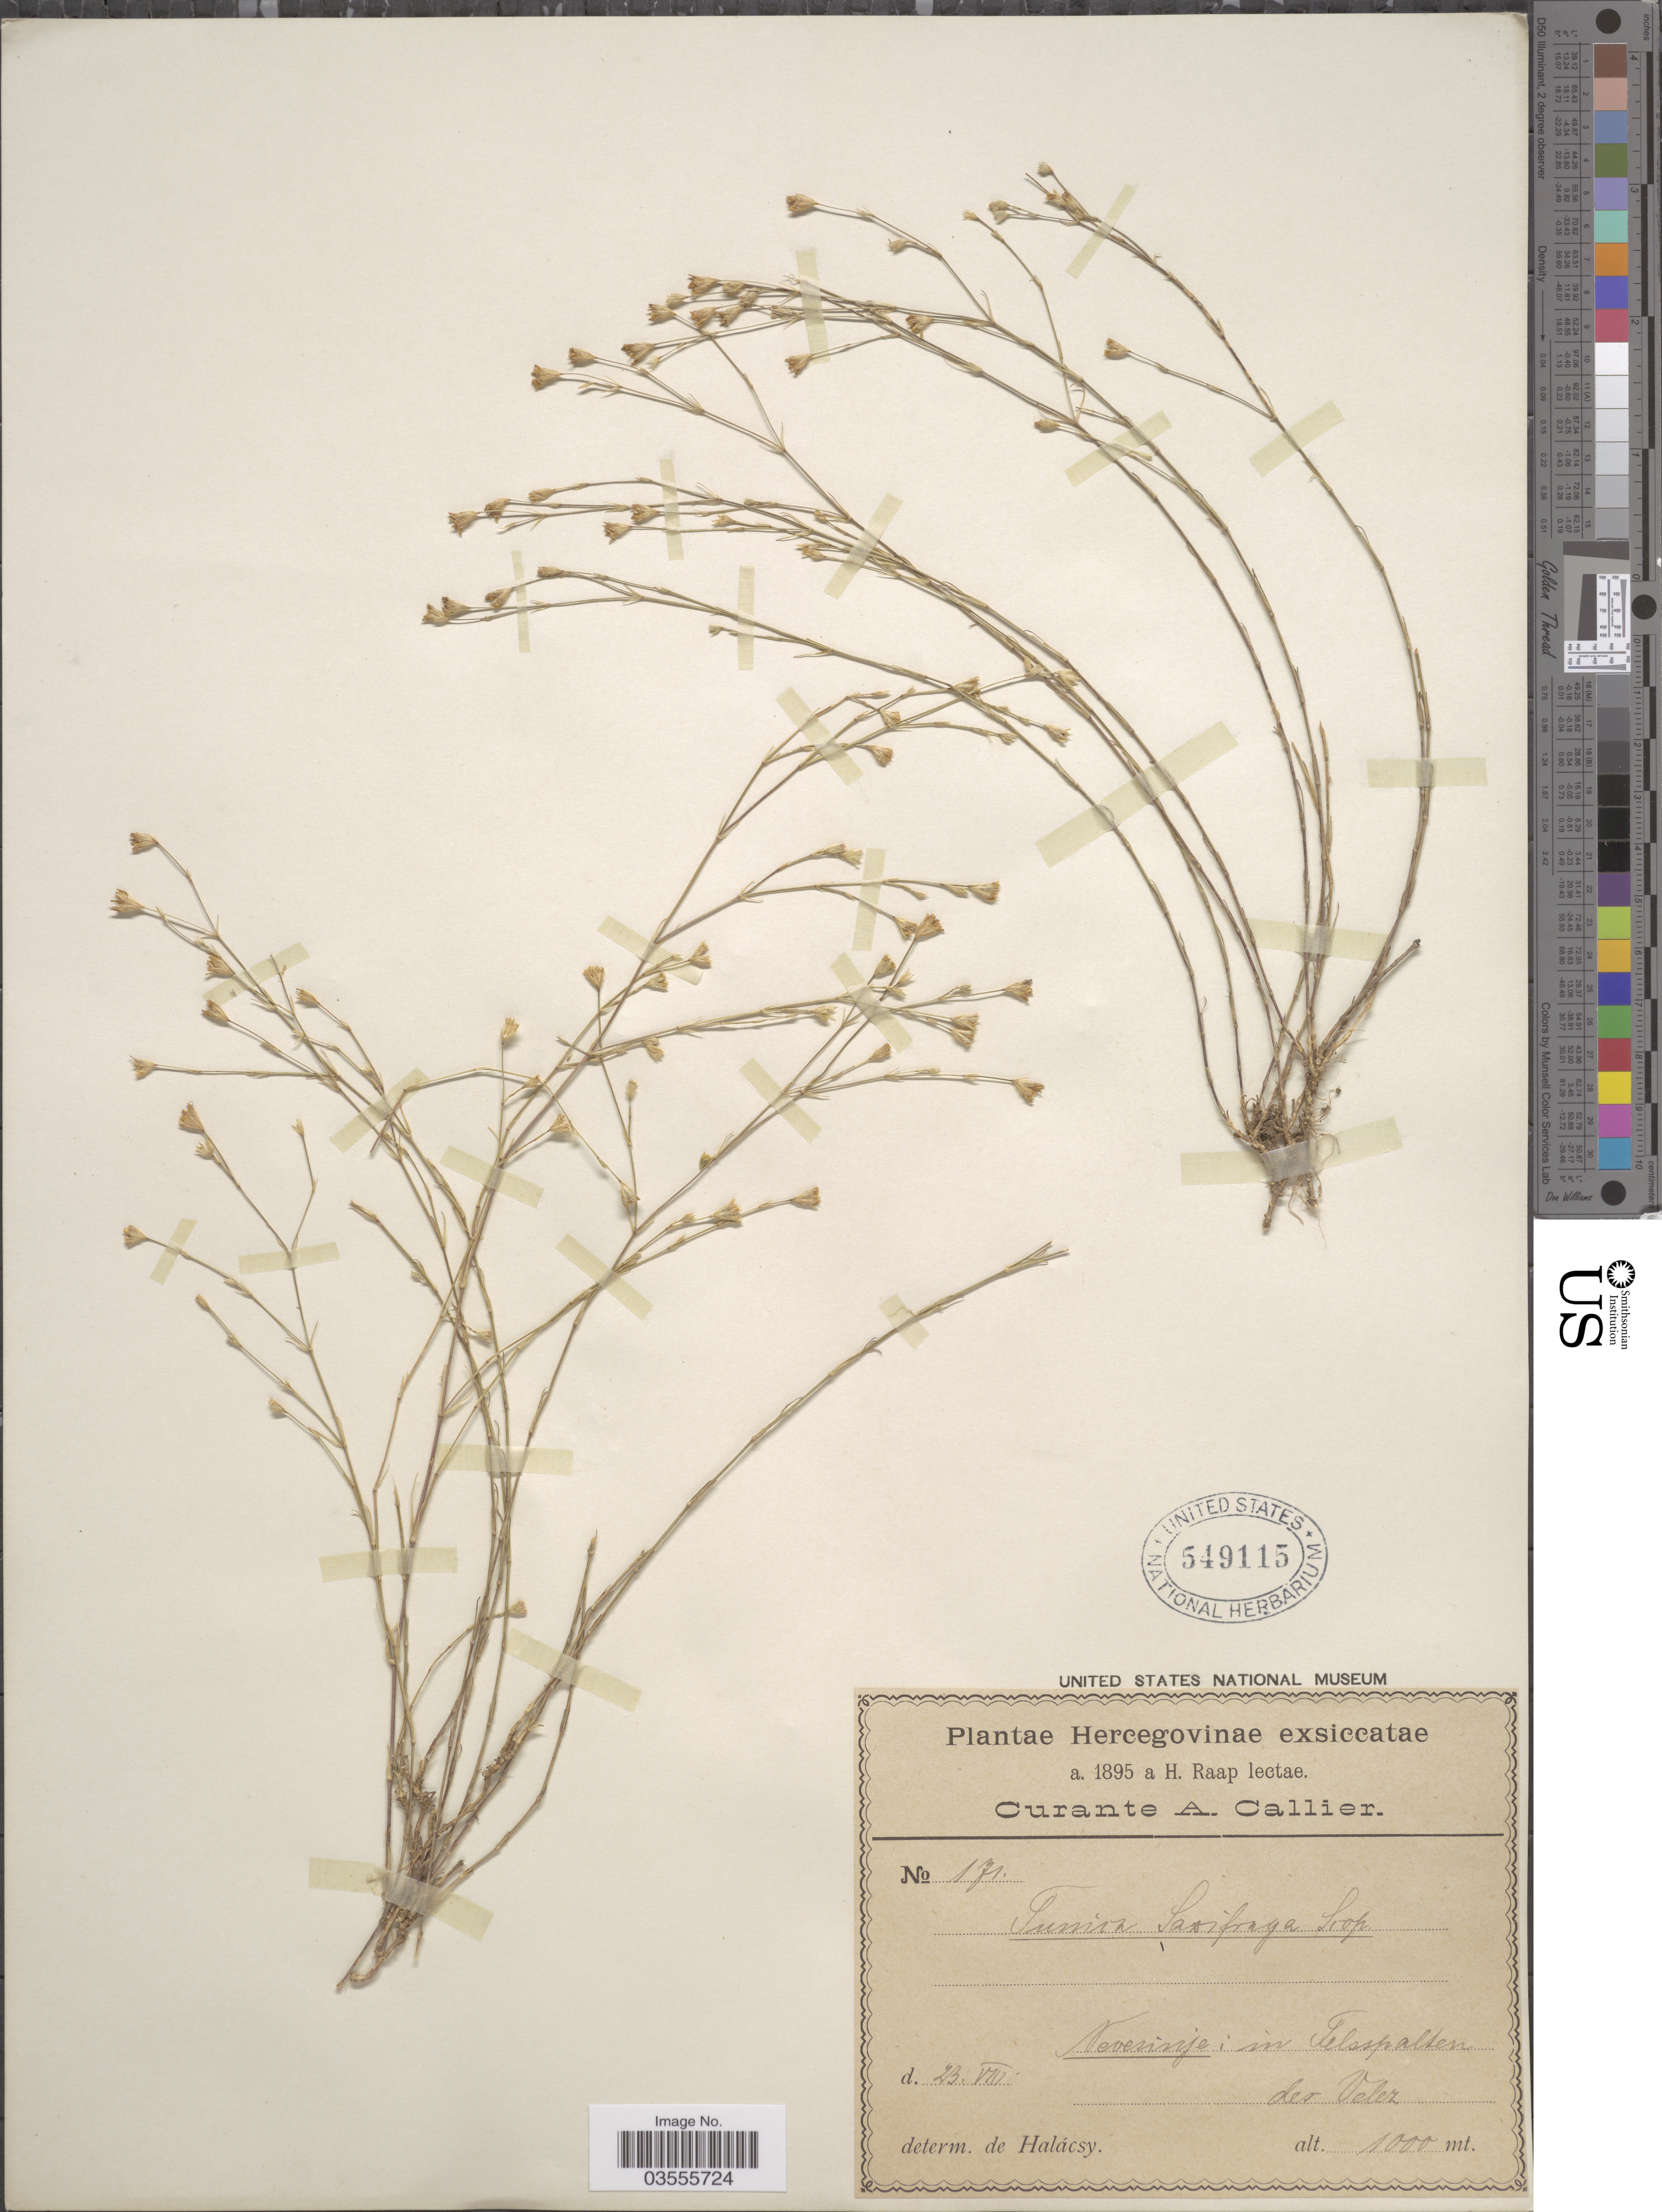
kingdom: Plantae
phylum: Tracheophyta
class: Magnoliopsida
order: Caryophyllales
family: Caryophyllaceae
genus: Petrorhagia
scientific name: Petrorhagia saxifraga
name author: (L.) Link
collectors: H. Raap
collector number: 171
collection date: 1895-08-23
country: Bosnia and Herzegovina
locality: Hercegovinae. Neverinje: in Telsspalten der Velez.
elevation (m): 1000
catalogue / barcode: US 549115